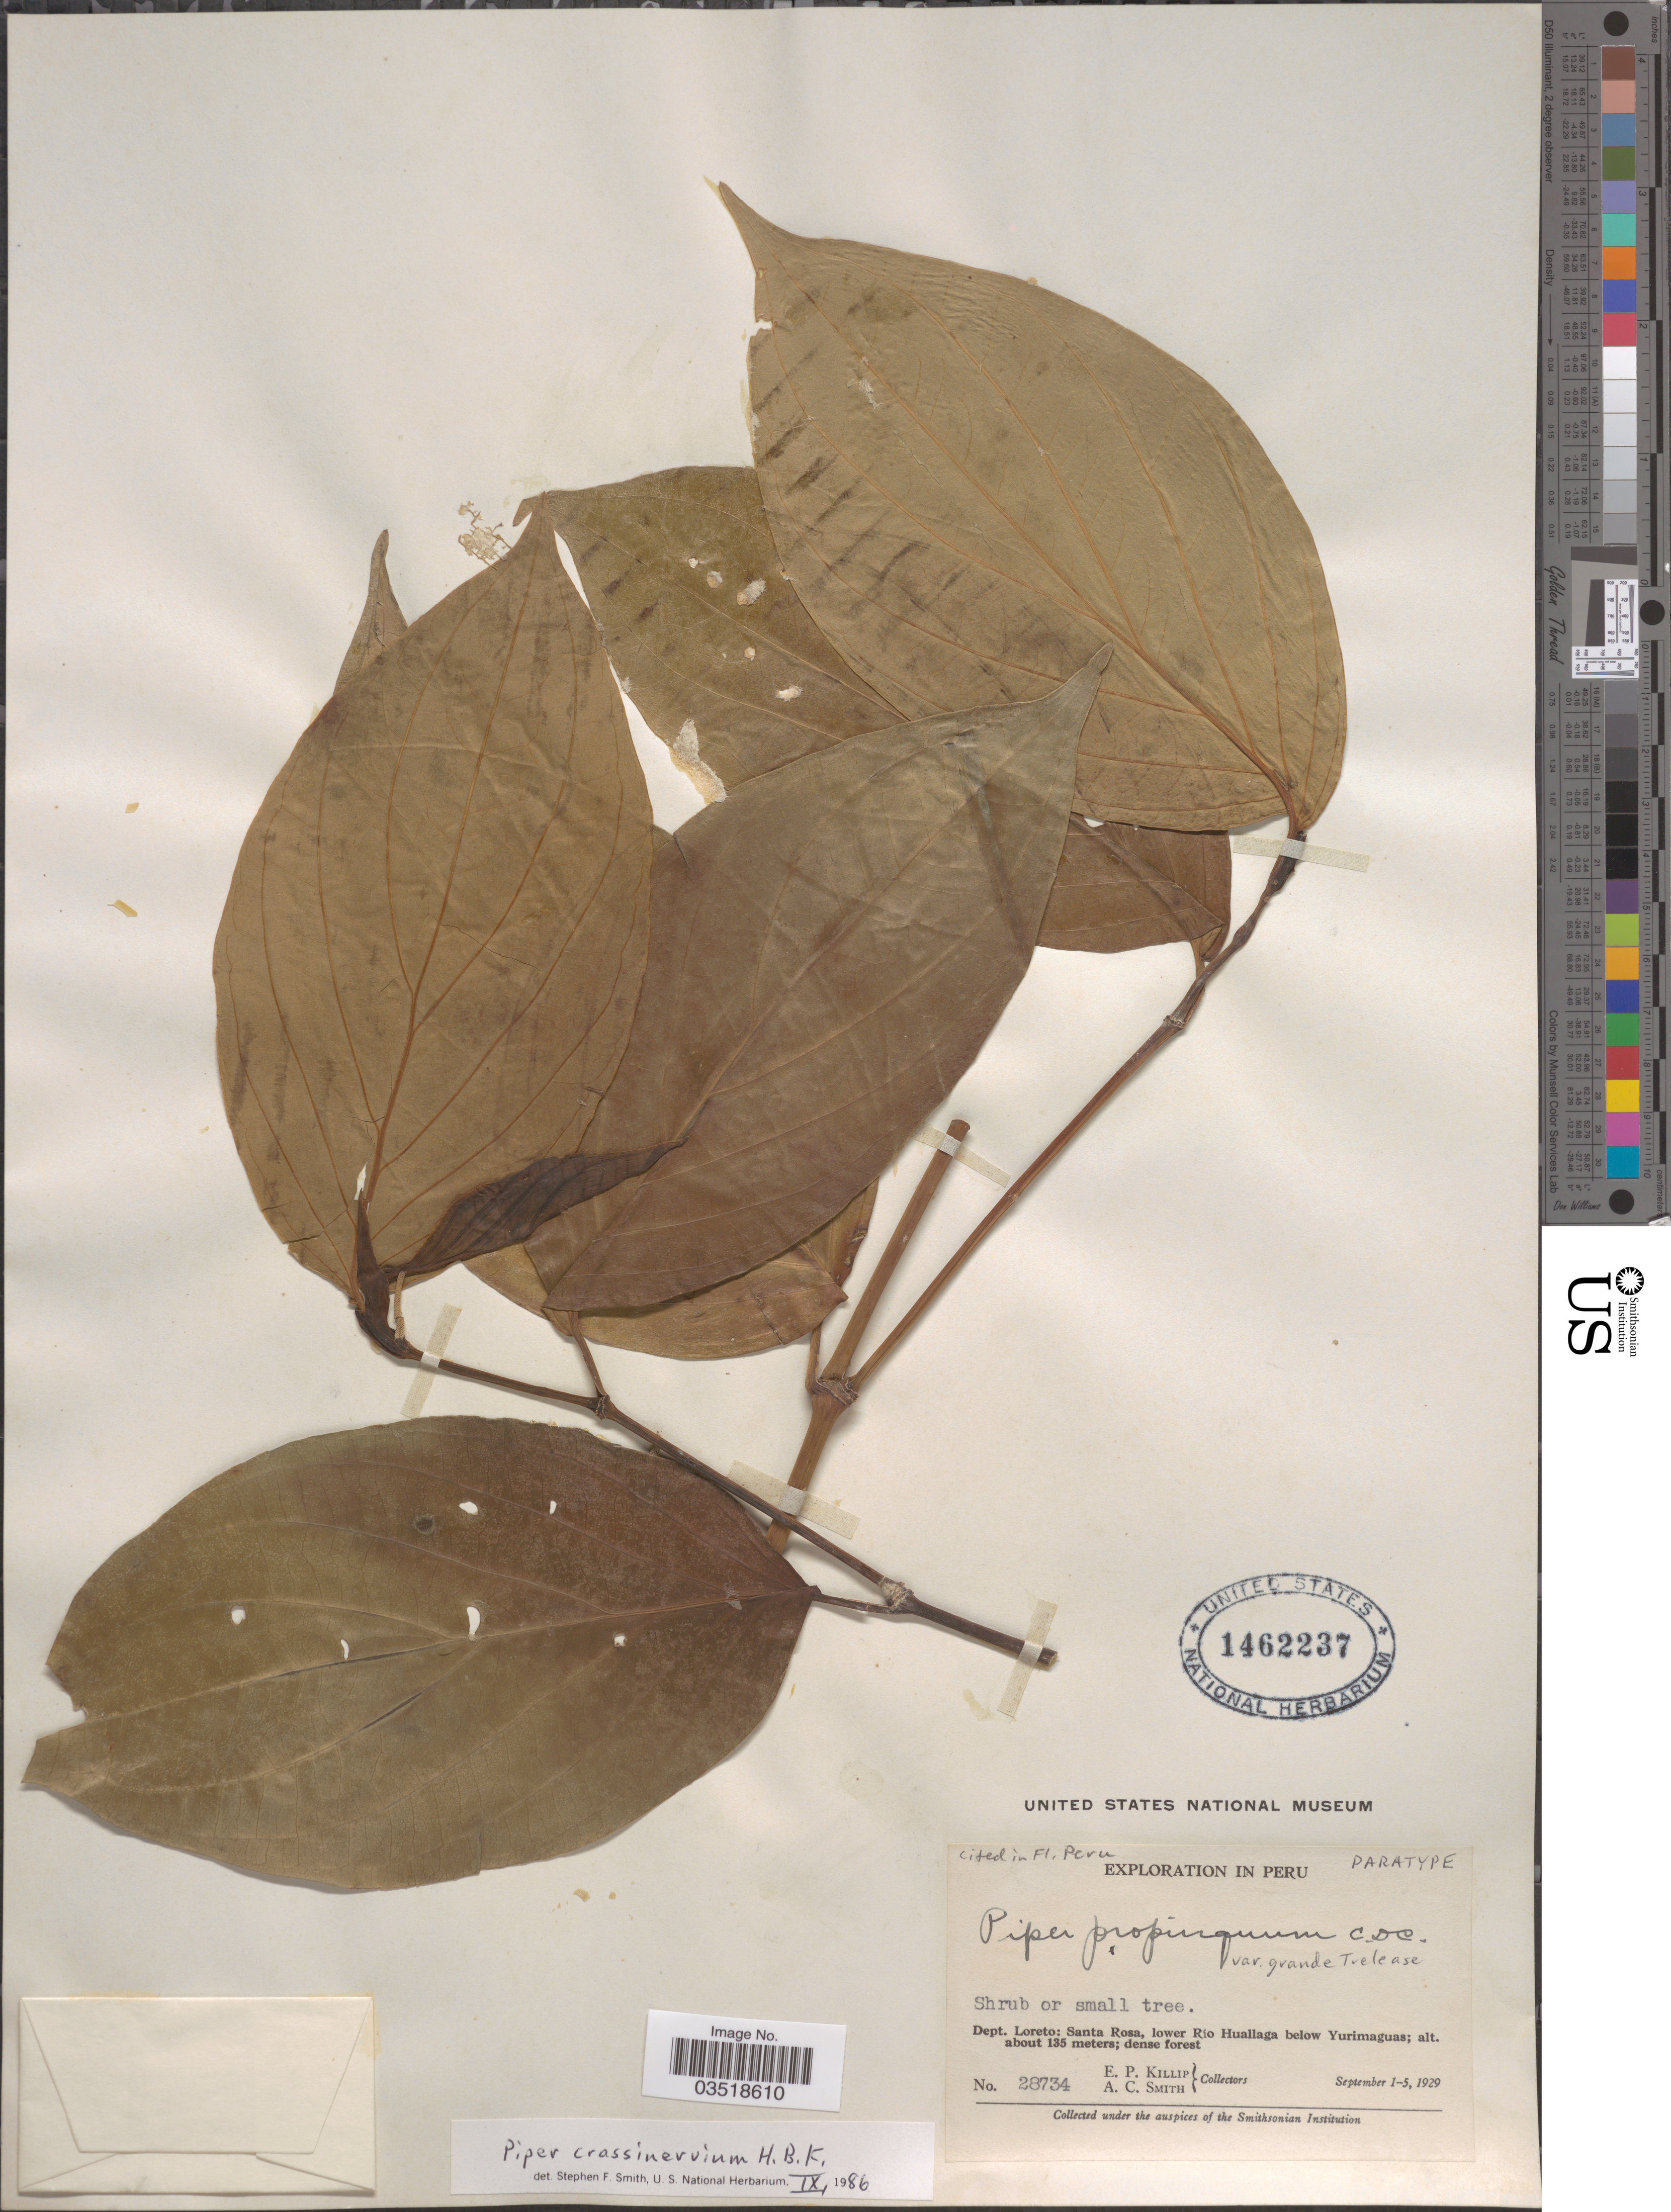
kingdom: Plantae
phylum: Tracheophyta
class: Magnoliopsida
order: Piperales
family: Piperaceae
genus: Piper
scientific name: Piper propinquum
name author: C. DC.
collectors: E. P. Killip & A. C. Smith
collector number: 28734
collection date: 1929-09-01/1929-09-05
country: Peru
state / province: Loreto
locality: Dept. Loreto: Santa Rosa, lower Río Huallaga below Yurimaguas.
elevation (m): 135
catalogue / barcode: US 1462237